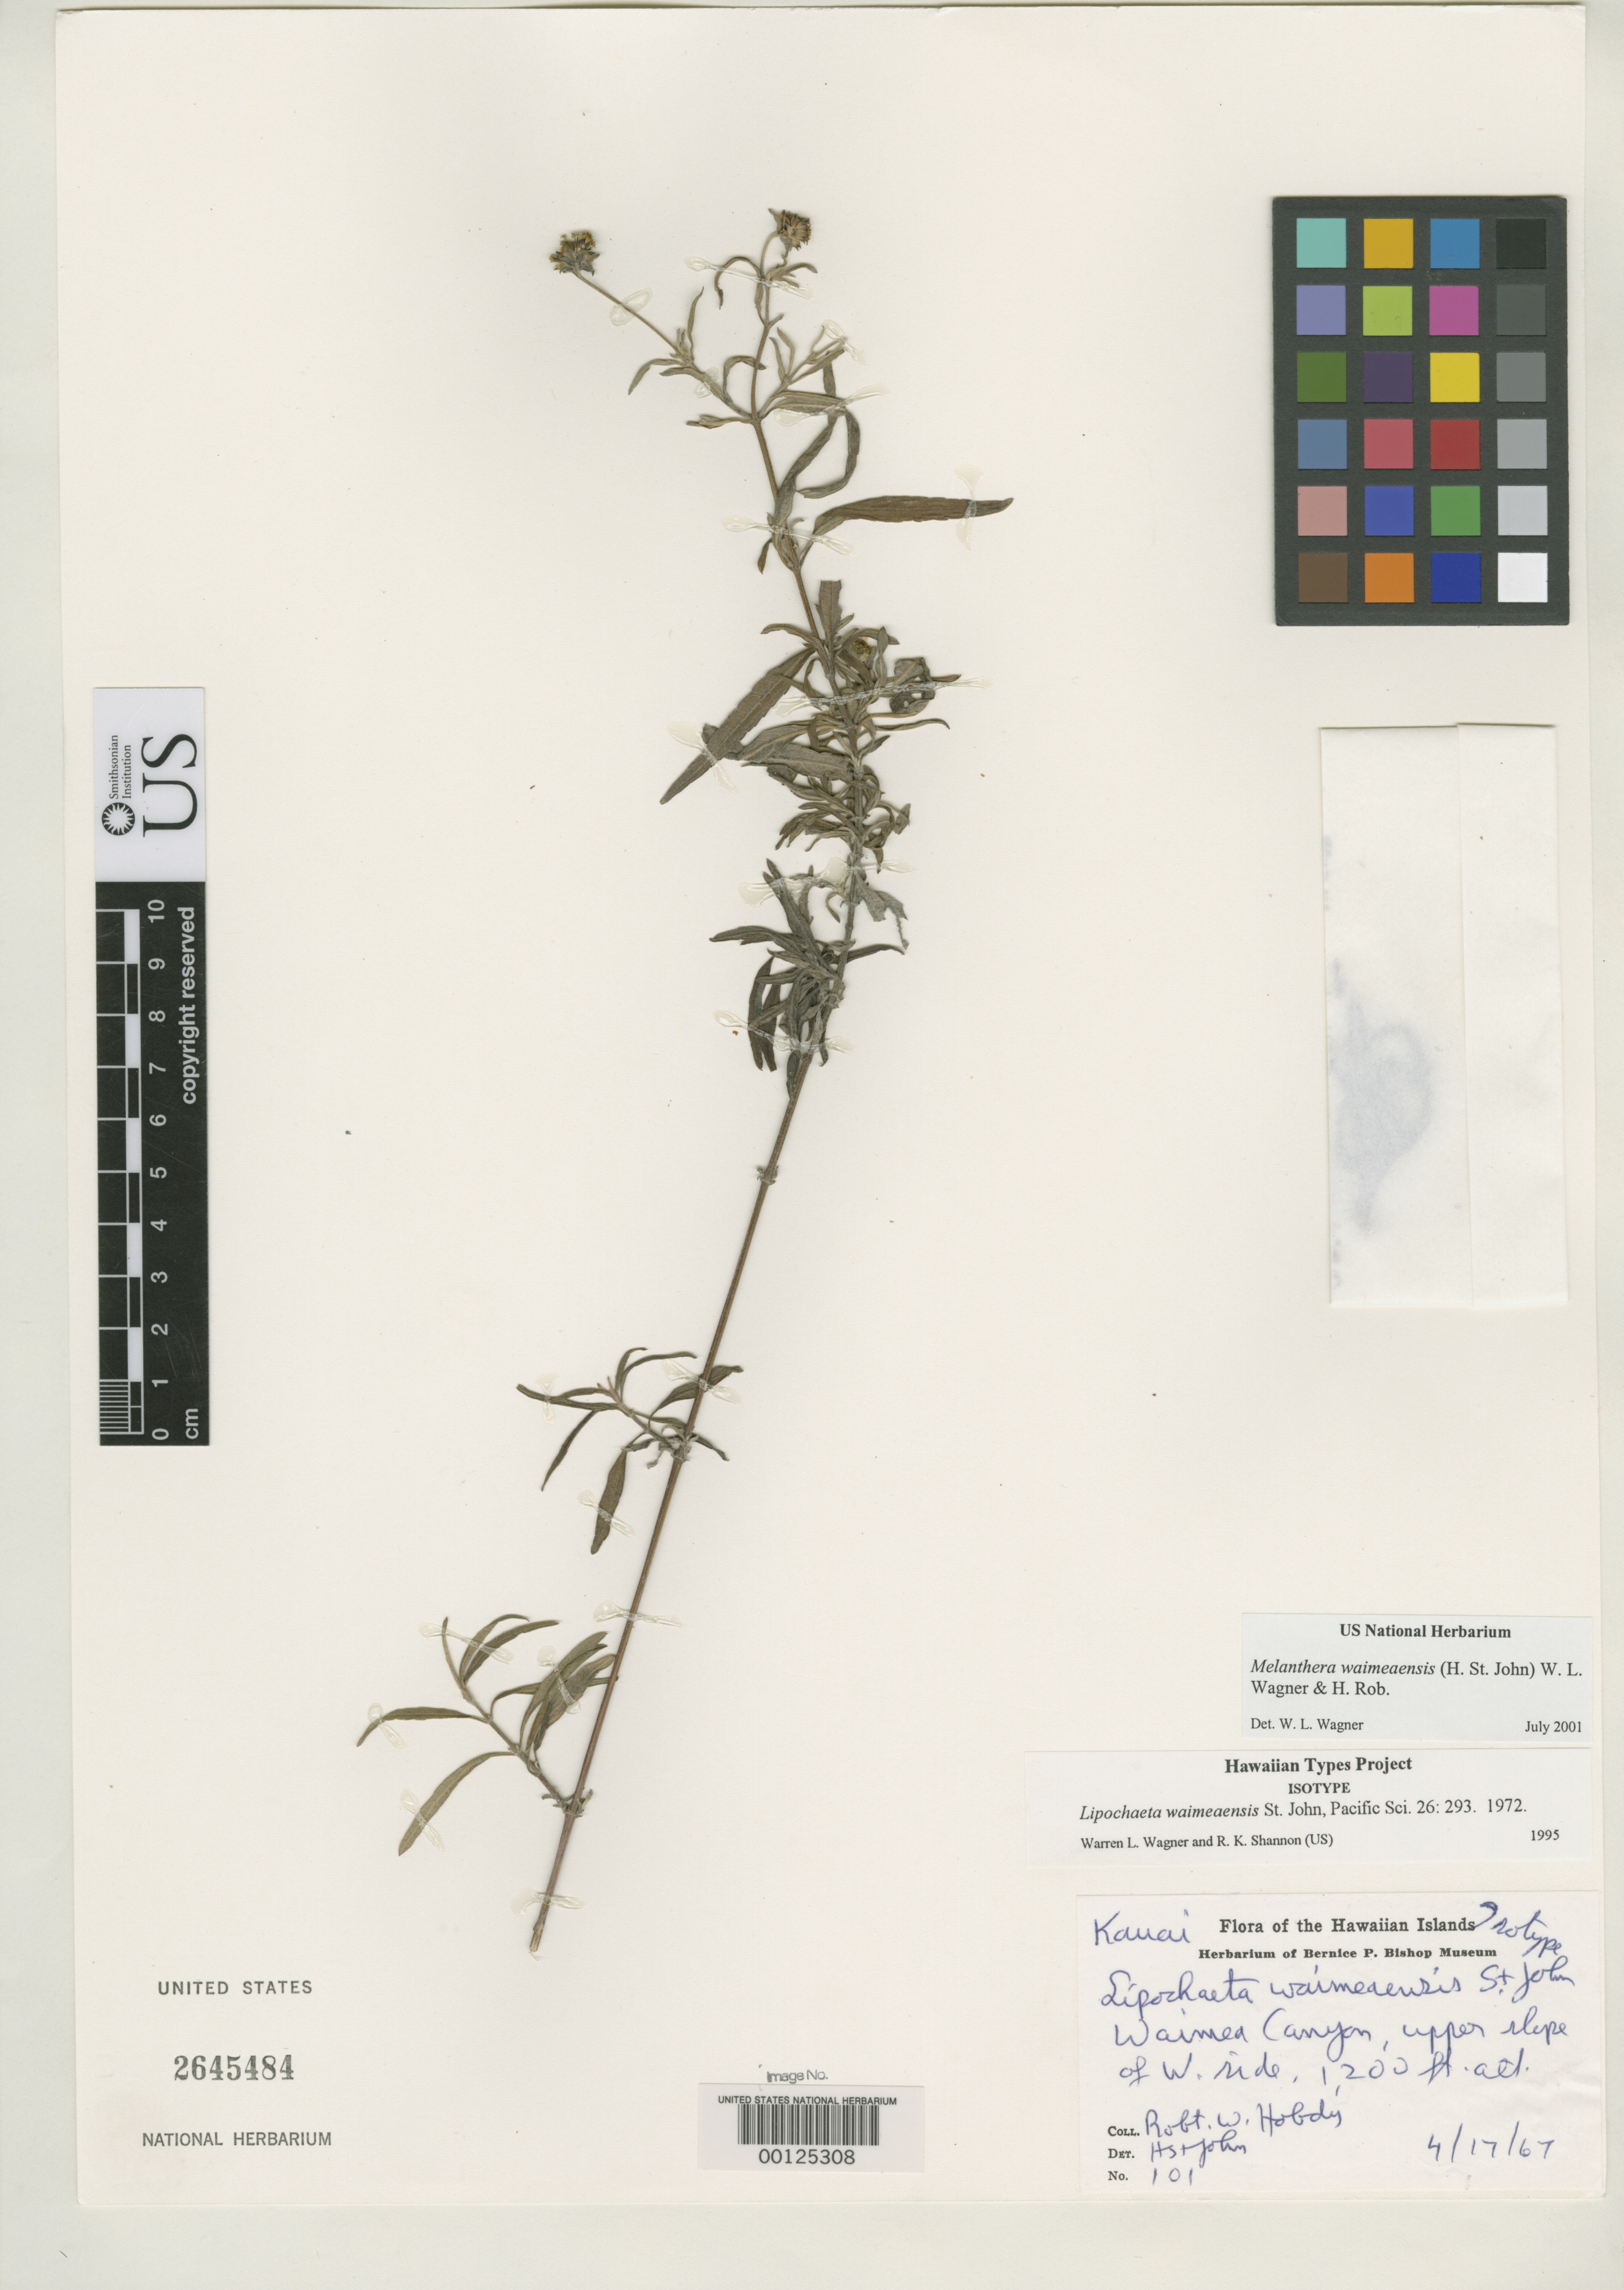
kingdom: Plantae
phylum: Tracheophyta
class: Magnoliopsida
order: Asterales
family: Asteraceae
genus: Lipochaeta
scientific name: Lipochaeta waimeaensis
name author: H. St. John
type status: Isotype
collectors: R. Hobody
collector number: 101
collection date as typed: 17 Apr 1967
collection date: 1967-04-17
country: United States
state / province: Hawaii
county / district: Kauai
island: Kaua'i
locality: Kauai, Waimea Canyon.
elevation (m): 366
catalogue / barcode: US 2645484